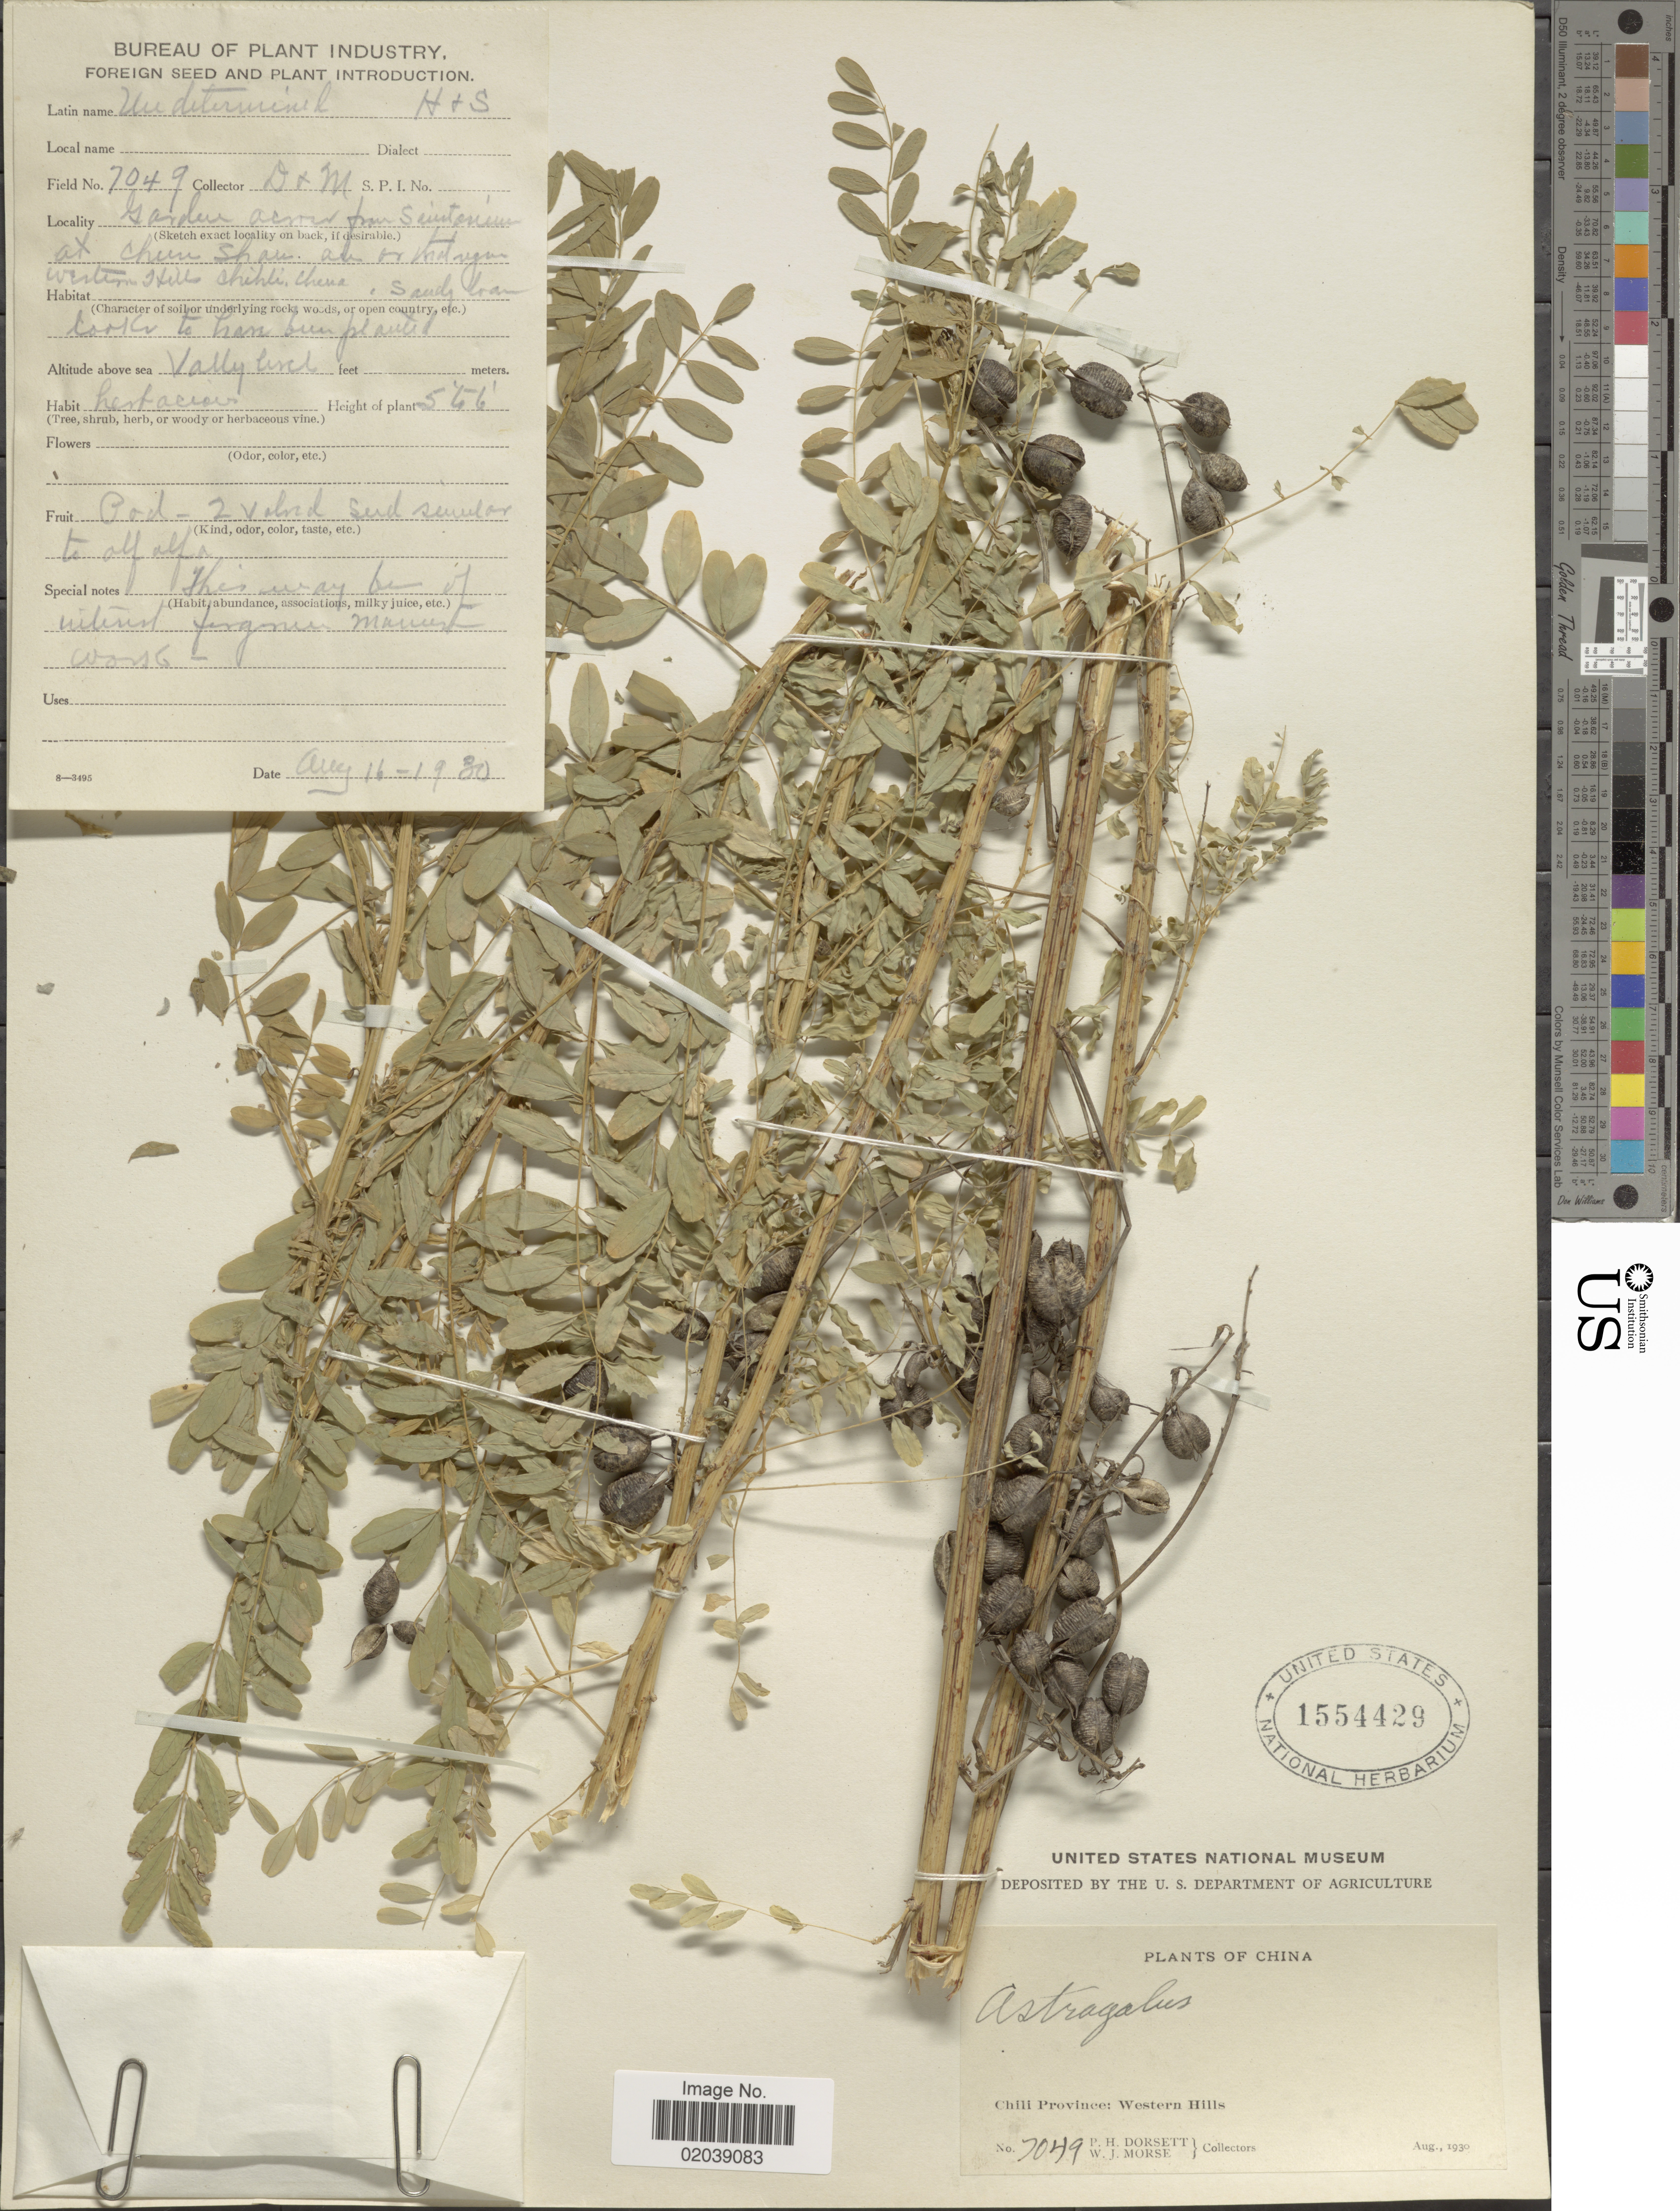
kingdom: Plantae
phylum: Tracheophyta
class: Magnoliopsida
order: Fabales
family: Fabaceae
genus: Astragalus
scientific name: Astragalus sp.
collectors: P. H. Dorsett & W. J. Morse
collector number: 7049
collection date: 1930-08-16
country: China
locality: Chili Province: Western Hills, Garden across from Saintonium at Chun Shan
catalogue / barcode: US 1554429